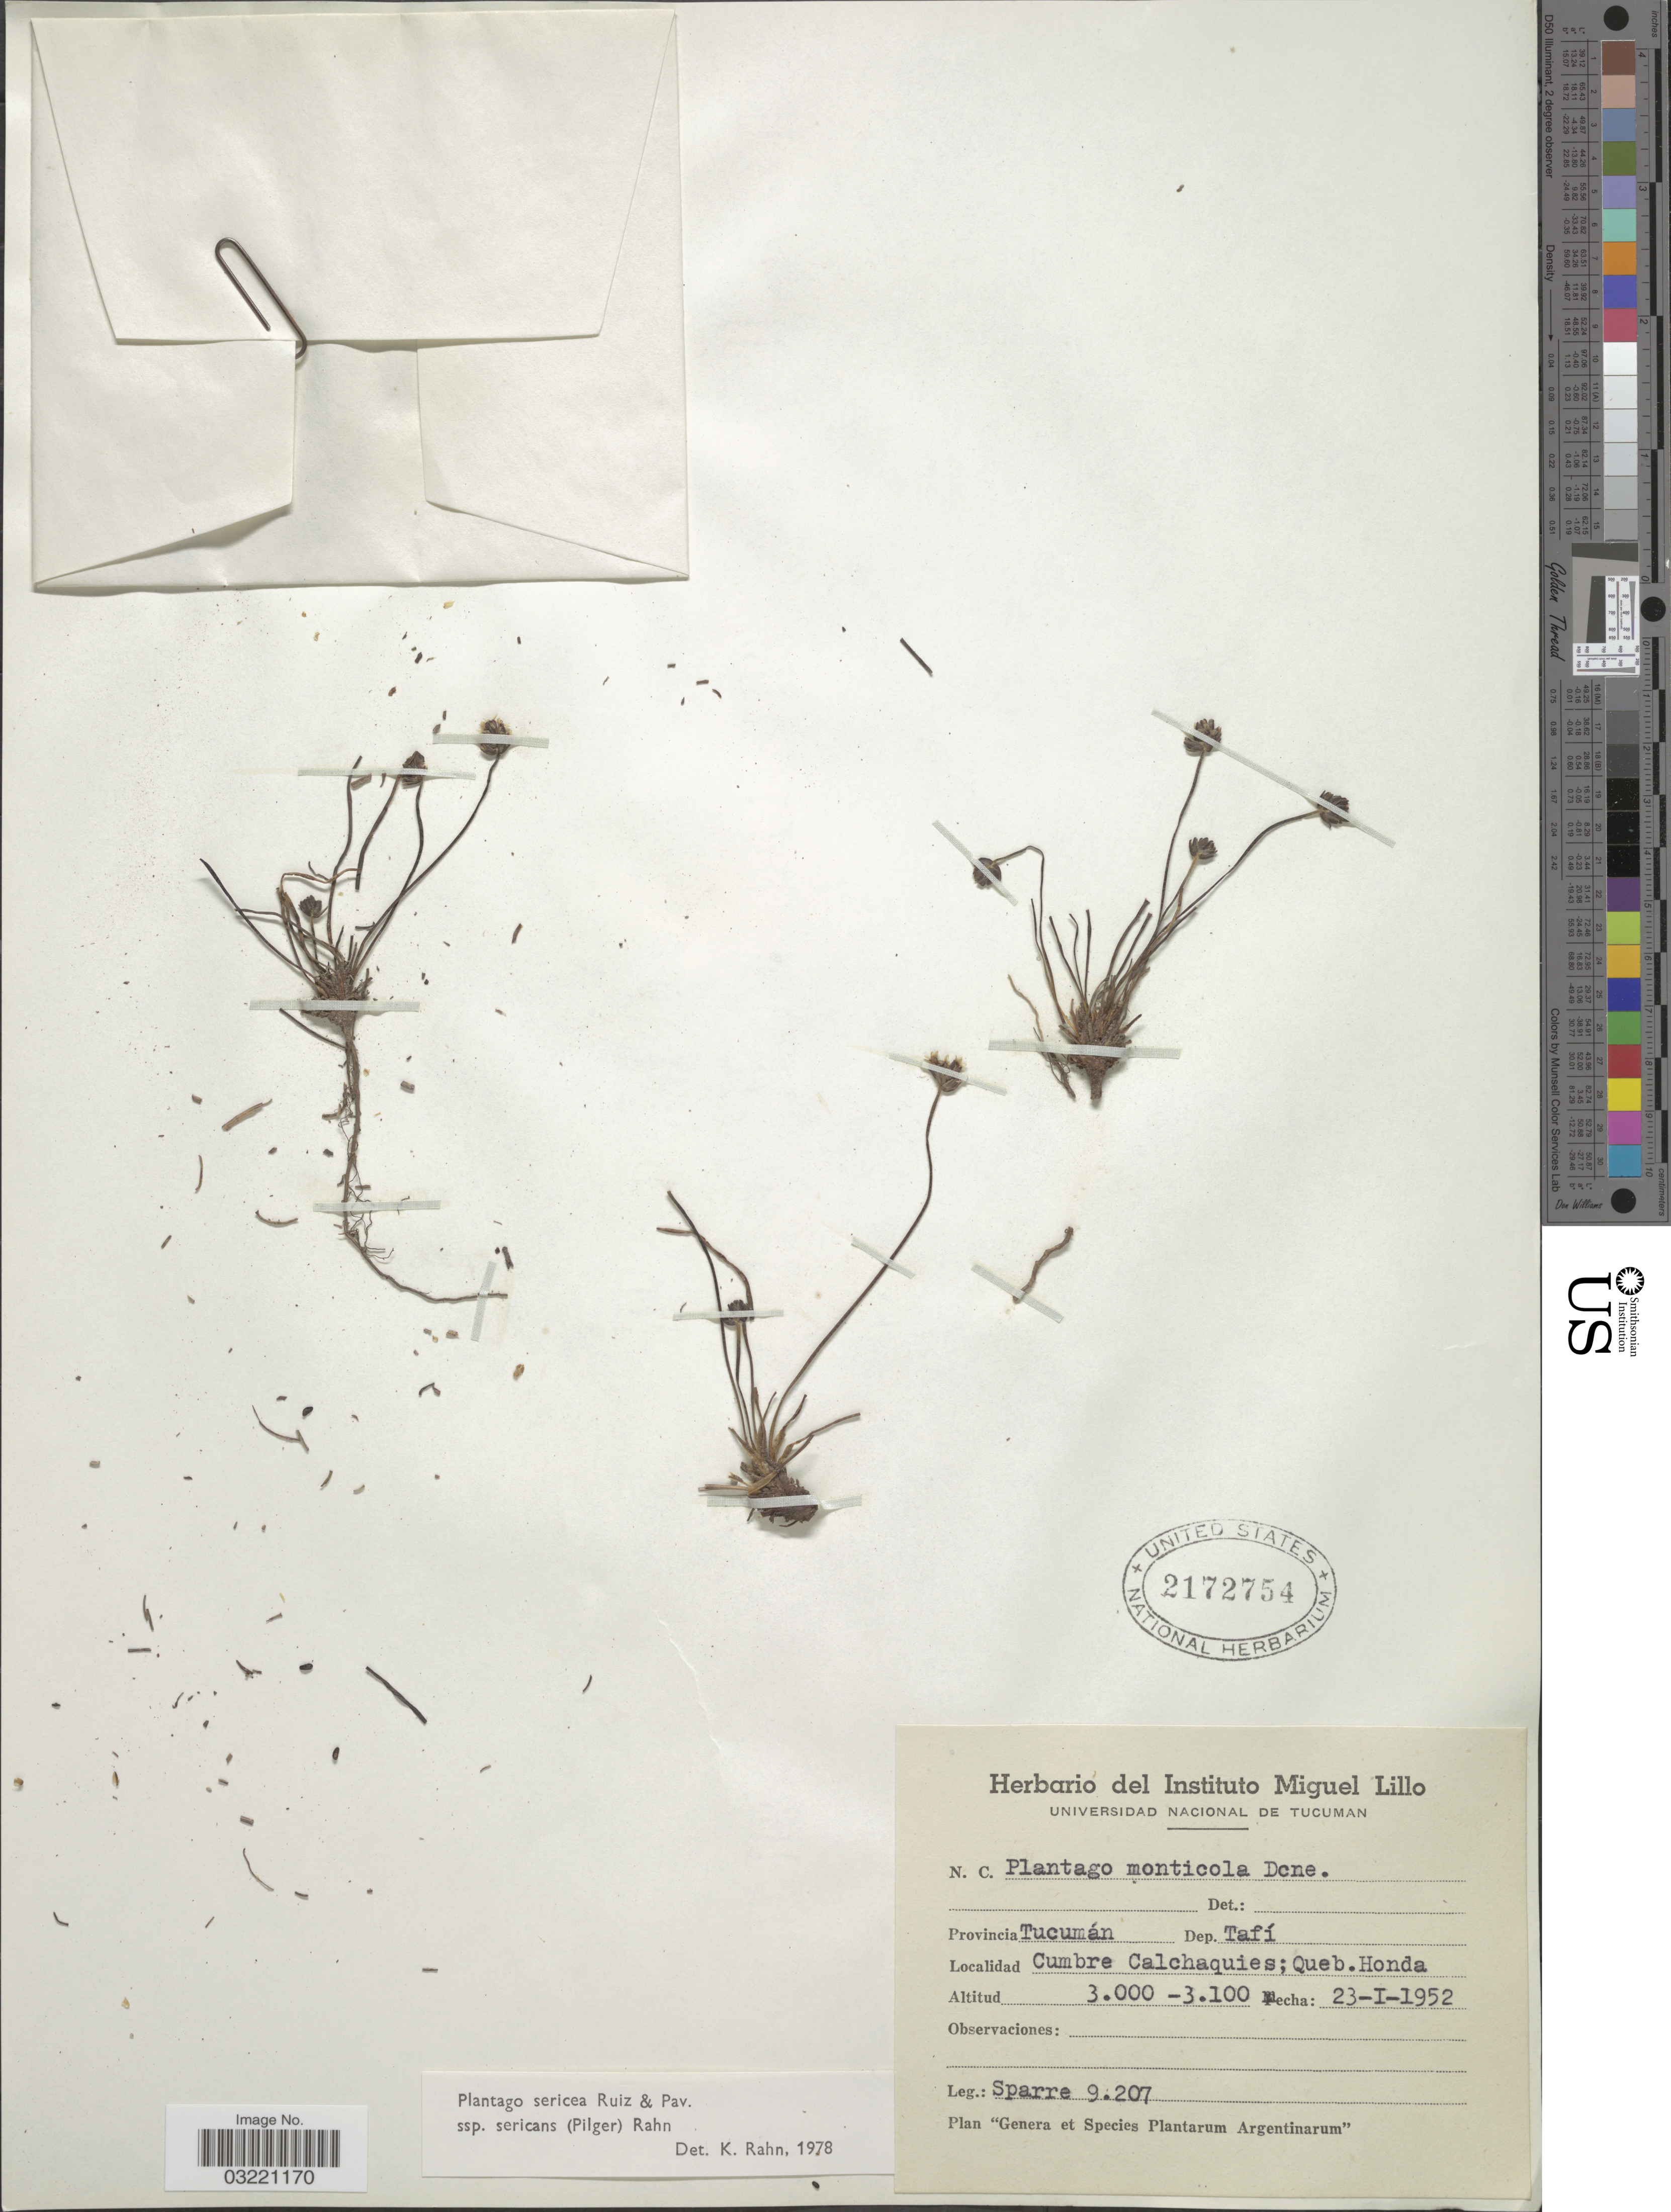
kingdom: Plantae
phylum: Tracheophyta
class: Magnoliopsida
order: Lamiales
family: Plantaginaceae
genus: Plantago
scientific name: Plantago sericea subsp. sericans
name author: (Pilg.) Rahn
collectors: Sparre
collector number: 9207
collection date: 1952-01-23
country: Argentina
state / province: Tucuman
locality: Dep. Tafí. Cumbre Calchaquies; Queb. Honda.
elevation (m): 3000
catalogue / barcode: US 2172754